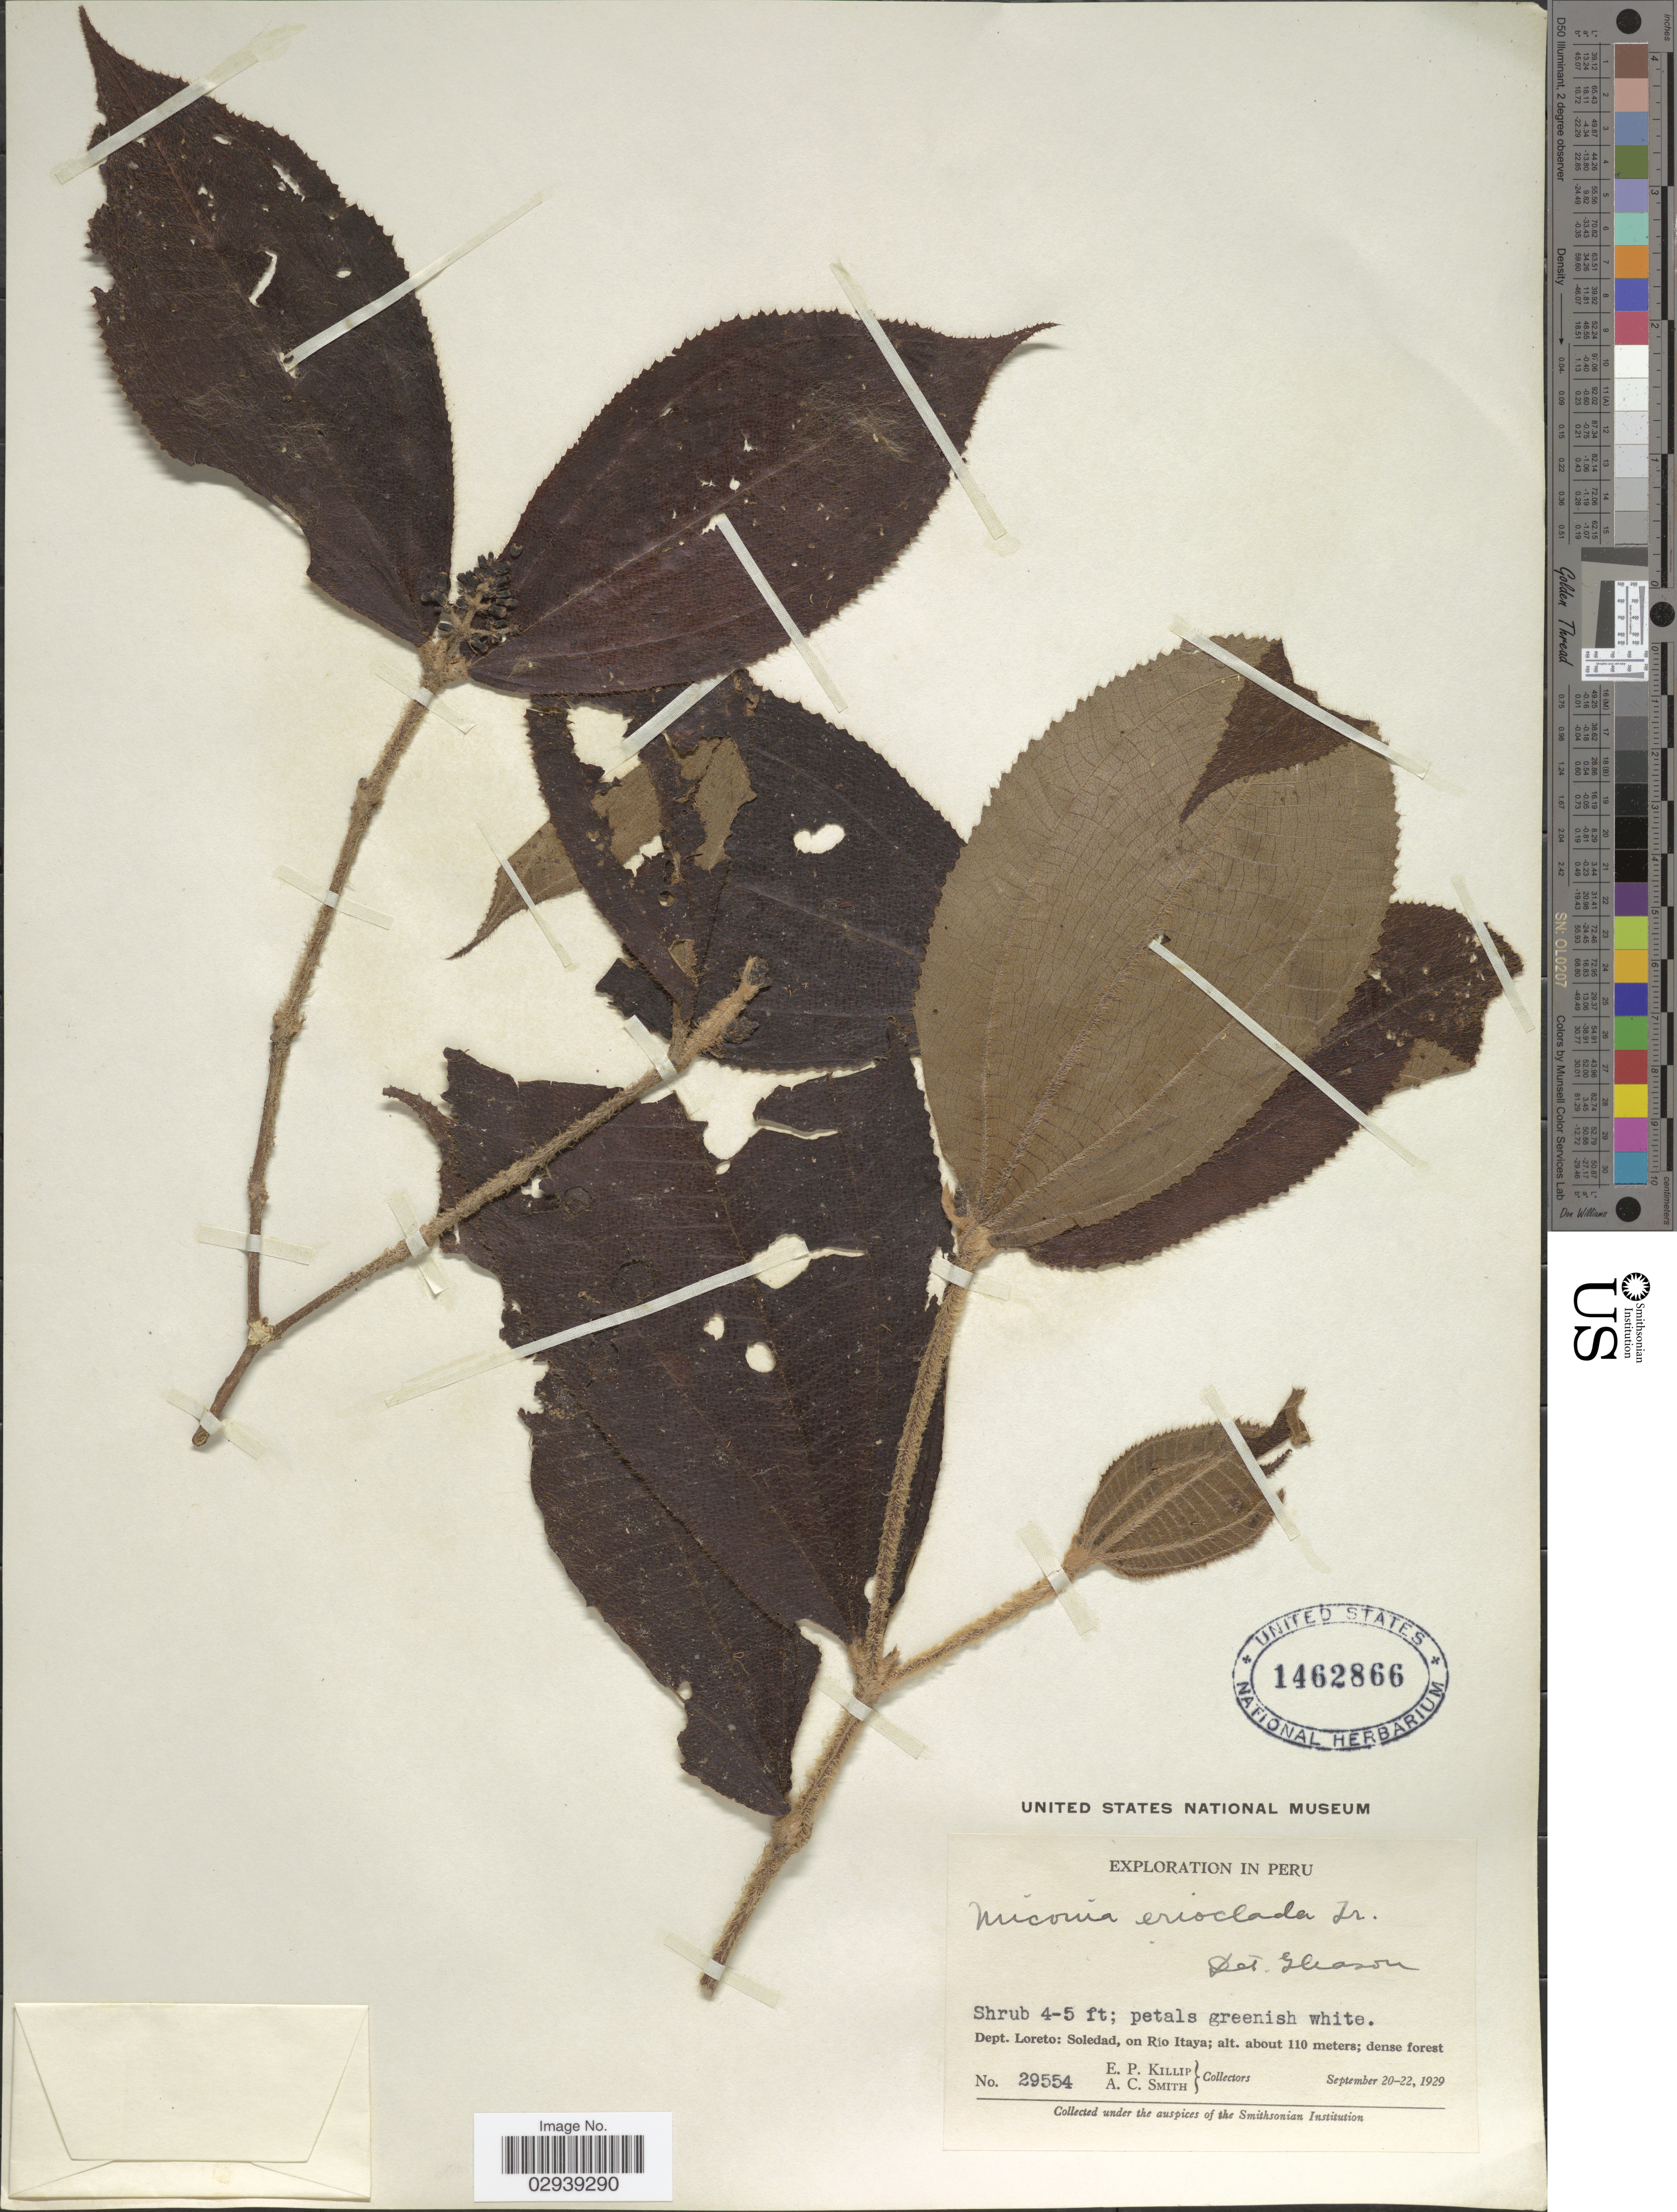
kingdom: Plantae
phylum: Tracheophyta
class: Magnoliopsida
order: Myrtales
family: Melastomataceae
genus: Miconia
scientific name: Miconia erioclada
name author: Triana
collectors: E. P. Killip & A. C. Smith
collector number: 29554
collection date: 1929-09-20/1929-09-22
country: Peru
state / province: Loreto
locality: Dept. Loreto: Soledad, on Río Itaya.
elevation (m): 110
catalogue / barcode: US 1462866